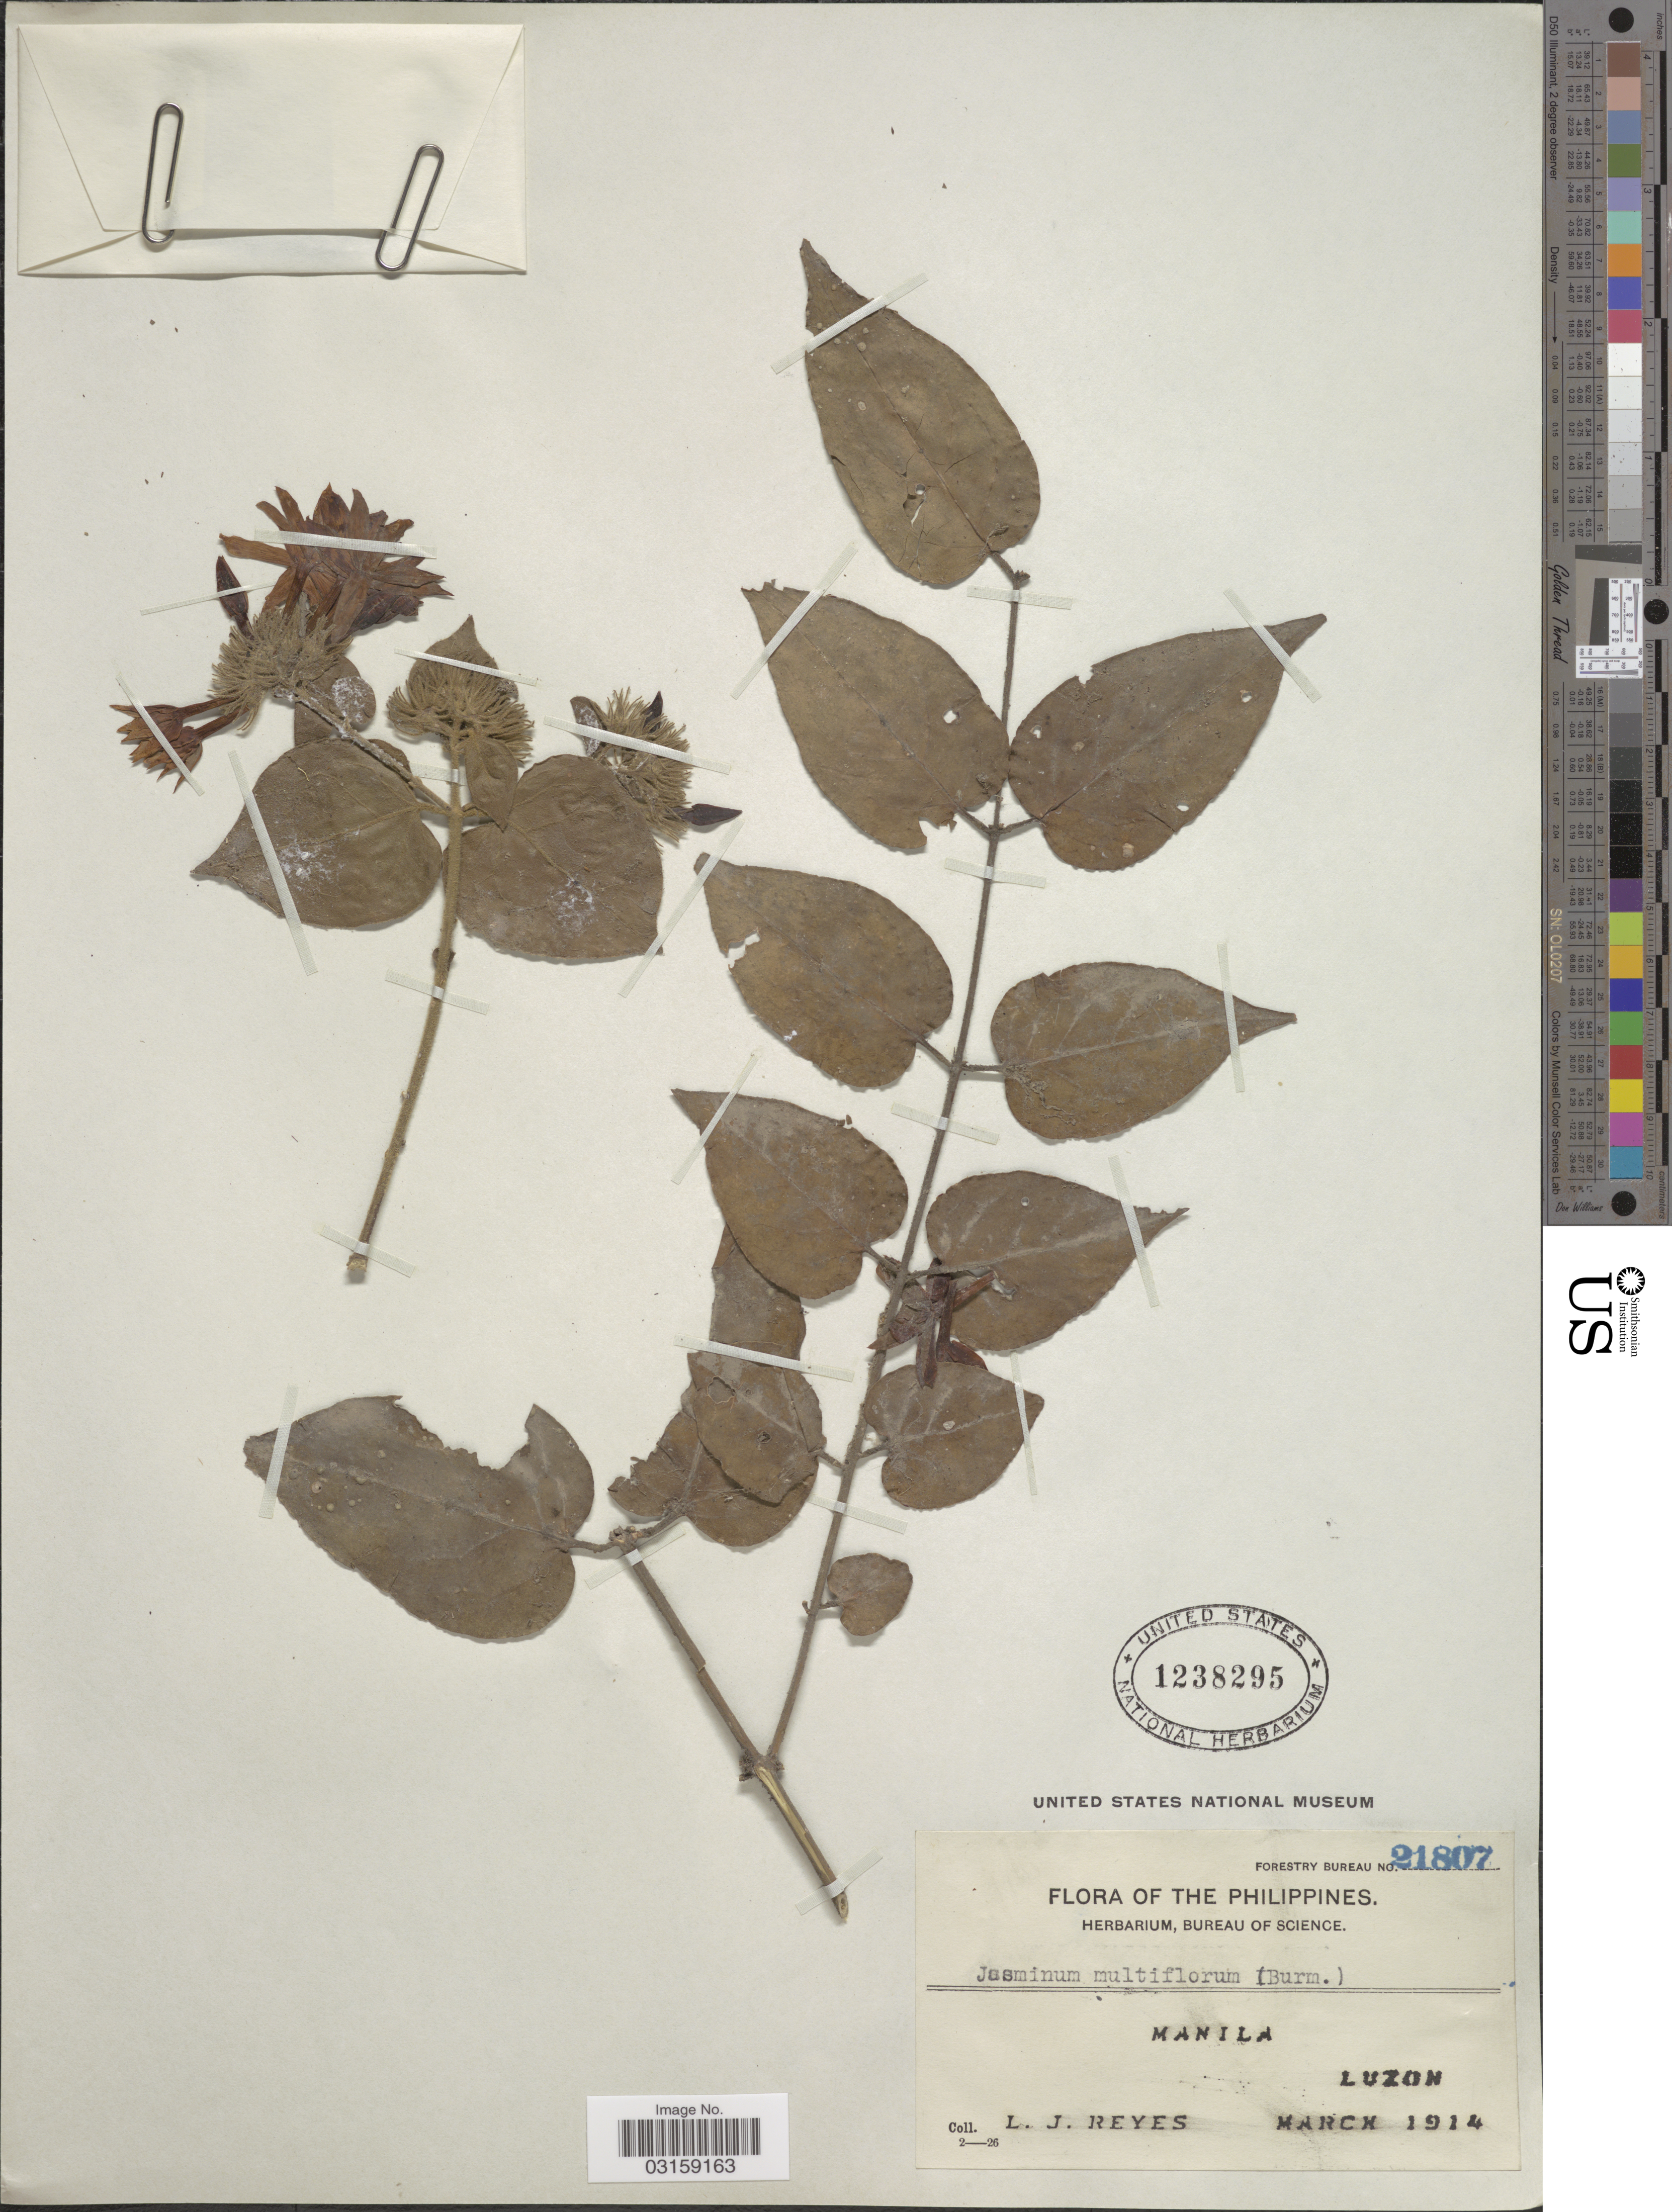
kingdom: Plantae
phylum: Tracheophyta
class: Magnoliopsida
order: Lamiales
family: Oleaceae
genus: Jasminum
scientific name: Jasminum multiflorum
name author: (Burm. f.) Andrews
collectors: L. Reyes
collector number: Forestry Bureau 21807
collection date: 1914-03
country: Philippines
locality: Manila. Luzon.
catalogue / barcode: US 1238295